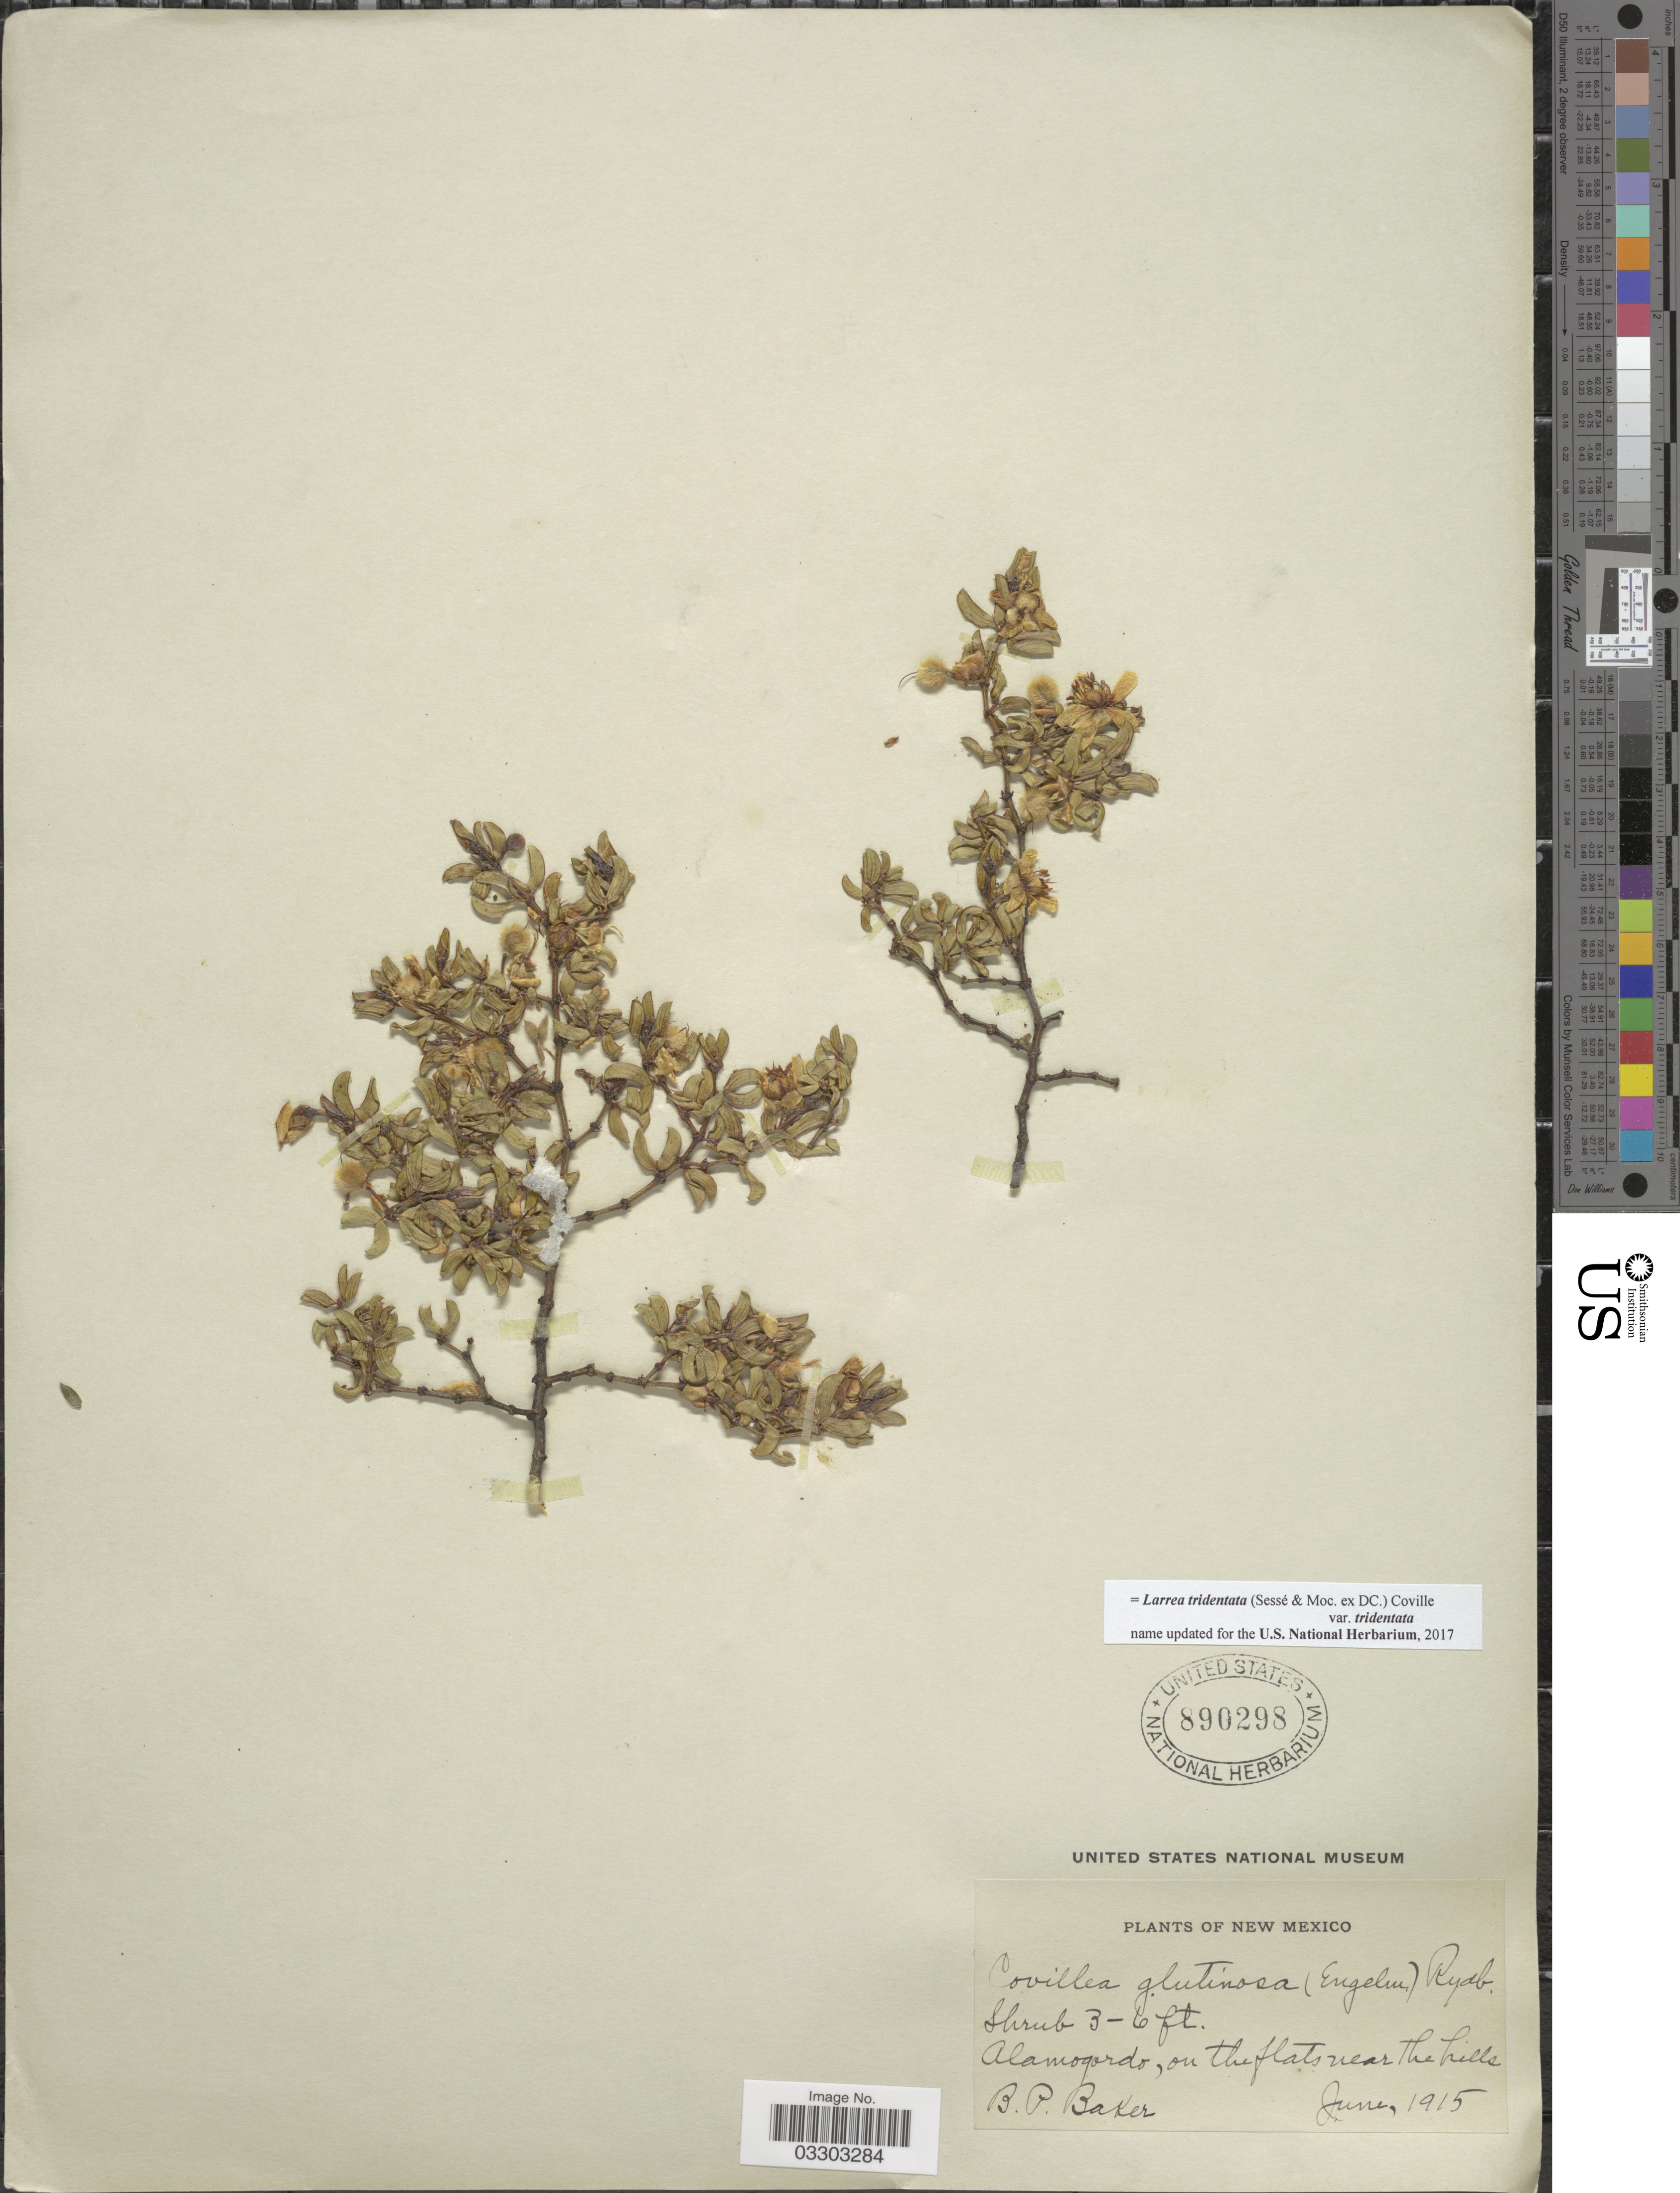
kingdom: Plantae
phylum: Tracheophyta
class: Magnoliopsida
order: Zygophyllales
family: Zygophyllaceae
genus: Larrea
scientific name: Larrea tridentata var. tridentata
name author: (Sessé & Moc. ex DC.) Coville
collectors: B. P. Baker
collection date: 1915-06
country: United States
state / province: New Mexico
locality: Alamogordo, on the flats near the hills.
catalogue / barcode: US 890298